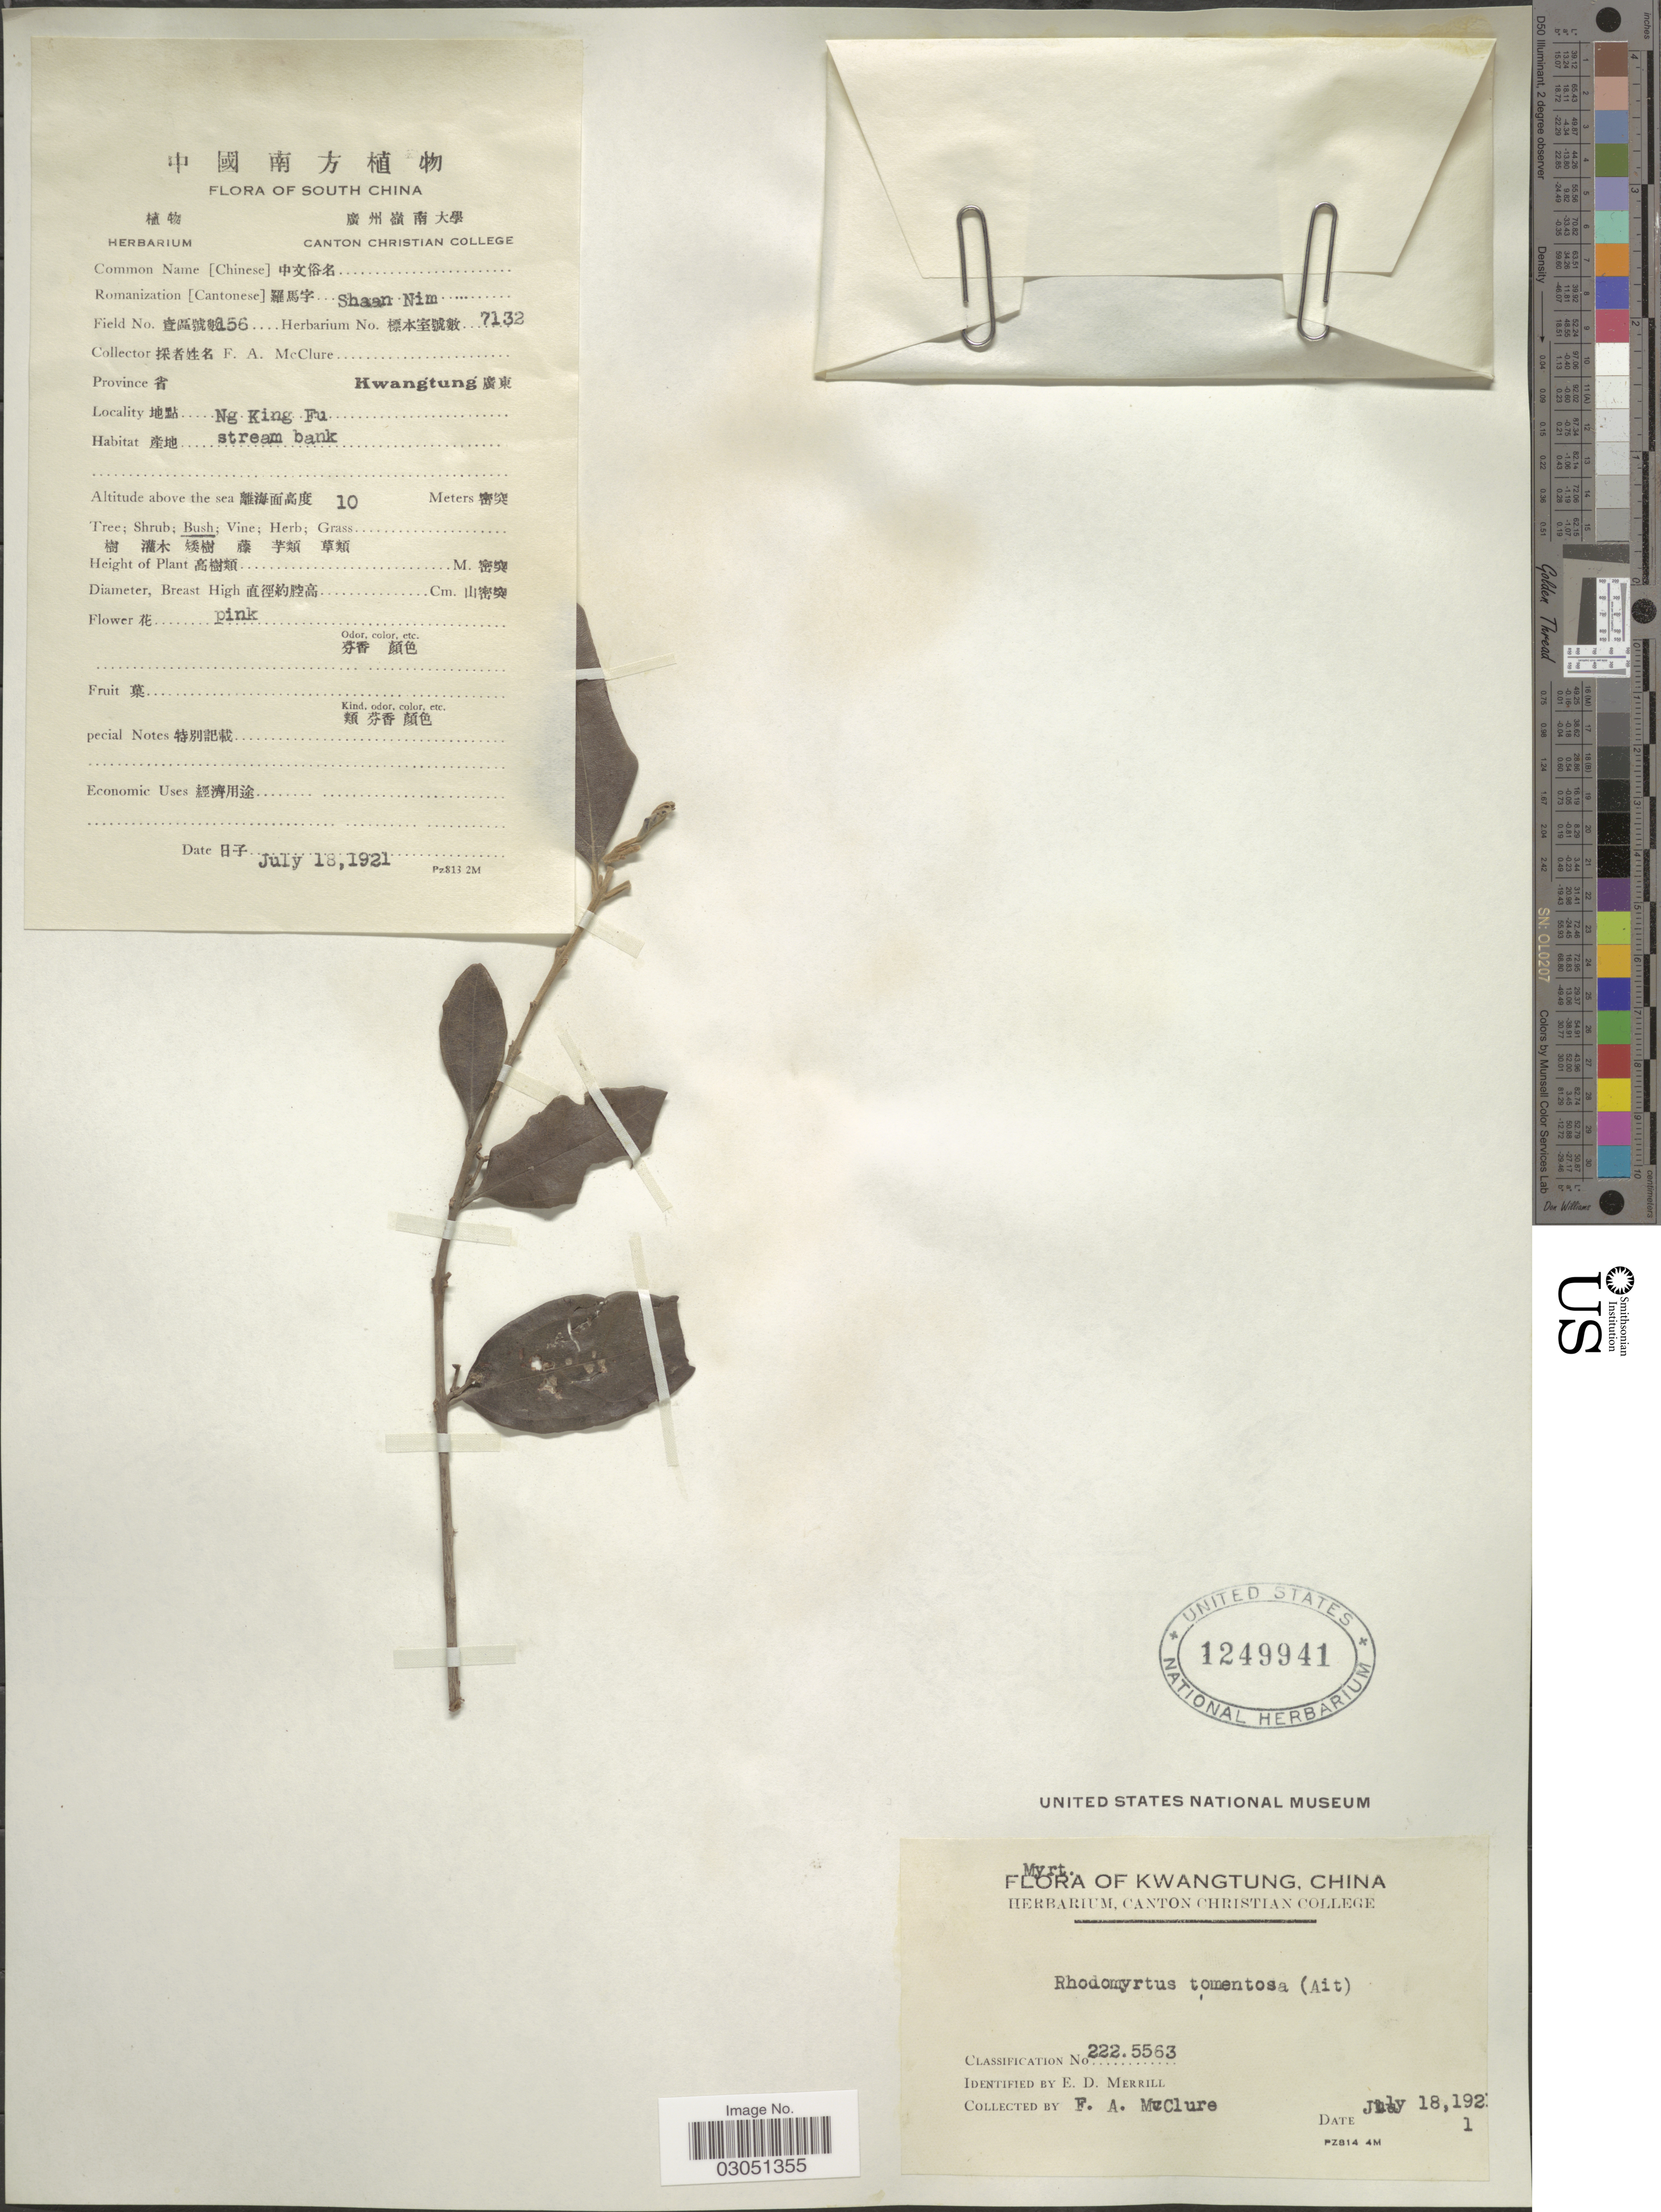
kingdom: Plantae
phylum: Tracheophyta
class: Magnoliopsida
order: Myrtales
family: Myrtaceae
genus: Rhodomyrtus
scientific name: Rhodomyrtus tomentosa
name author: (Aiton) Hassk.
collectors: F. A. McClure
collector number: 2225563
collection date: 1921-07-18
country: China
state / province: Guangdong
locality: Kwangtung.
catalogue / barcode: US 1249941